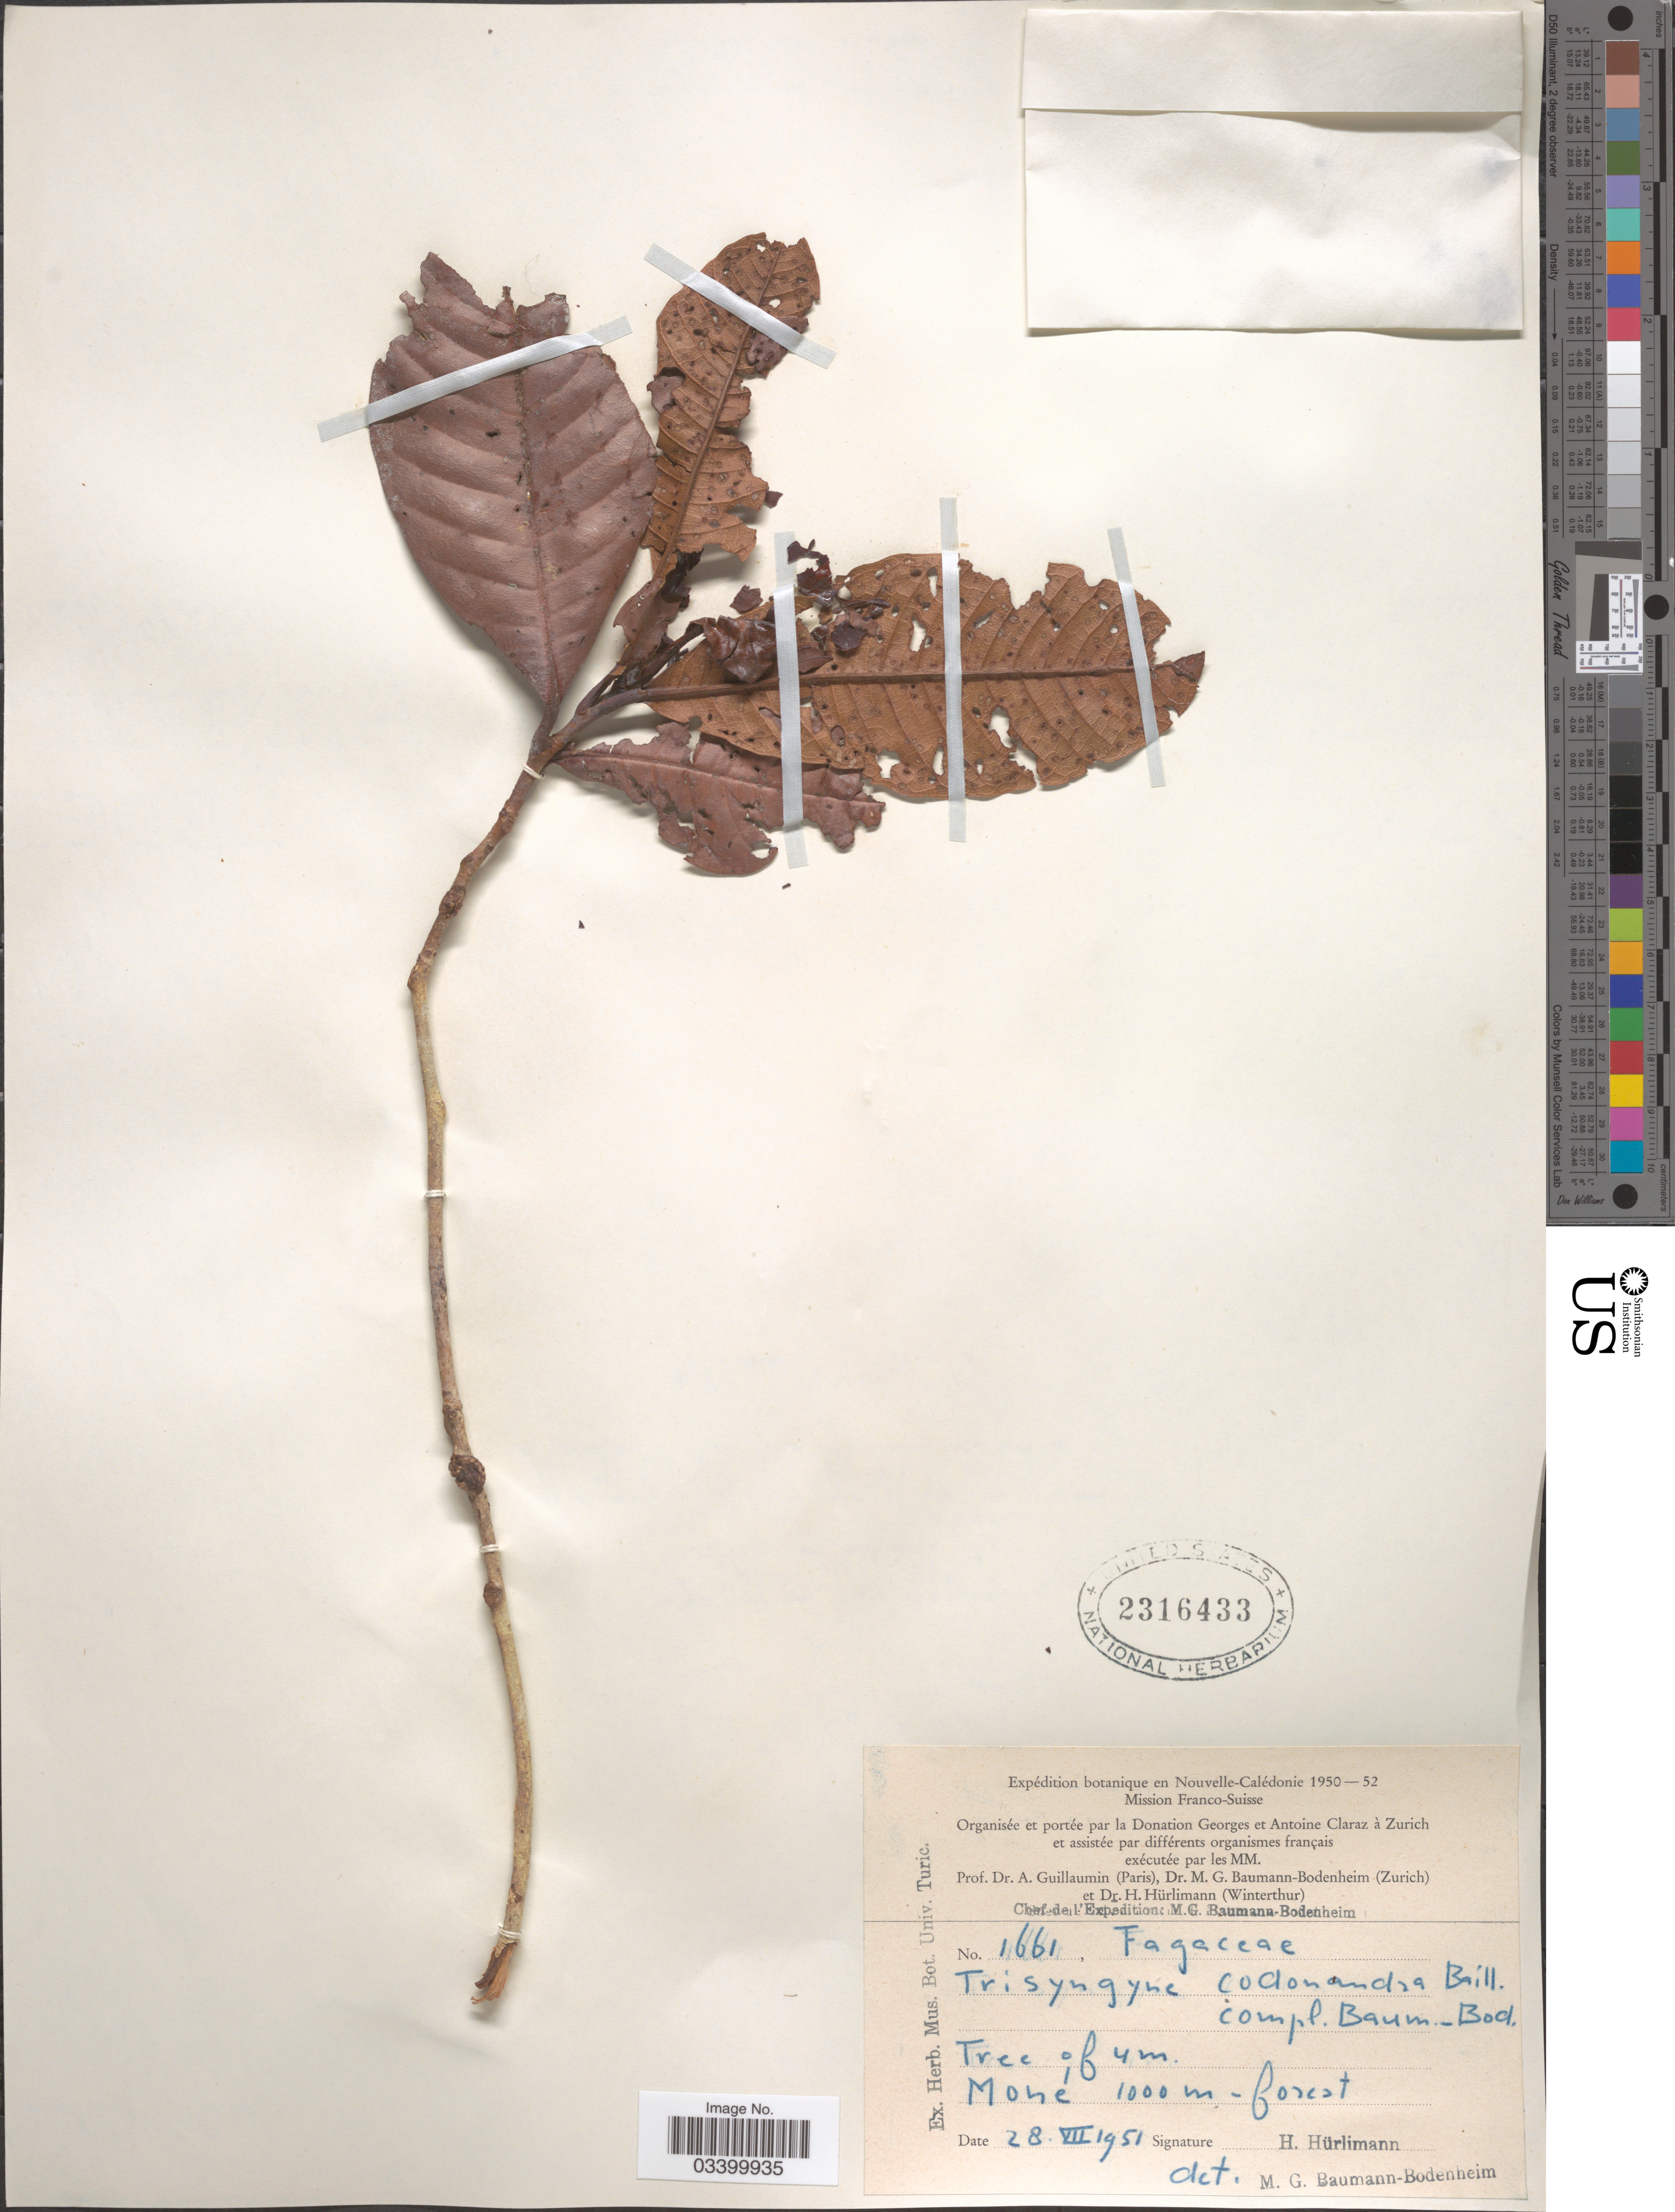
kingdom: Plantae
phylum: Tracheophyta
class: Magnoliopsida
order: Fagales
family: Nothofagaceae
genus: Nothofagus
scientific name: Nothofagus codonandra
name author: (Baill.) Steenis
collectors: H. Hürlimann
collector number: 1661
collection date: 1951-07-28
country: New Caledonia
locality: Nouvelle-Calédonie. Mone.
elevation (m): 1000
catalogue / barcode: US 2316433